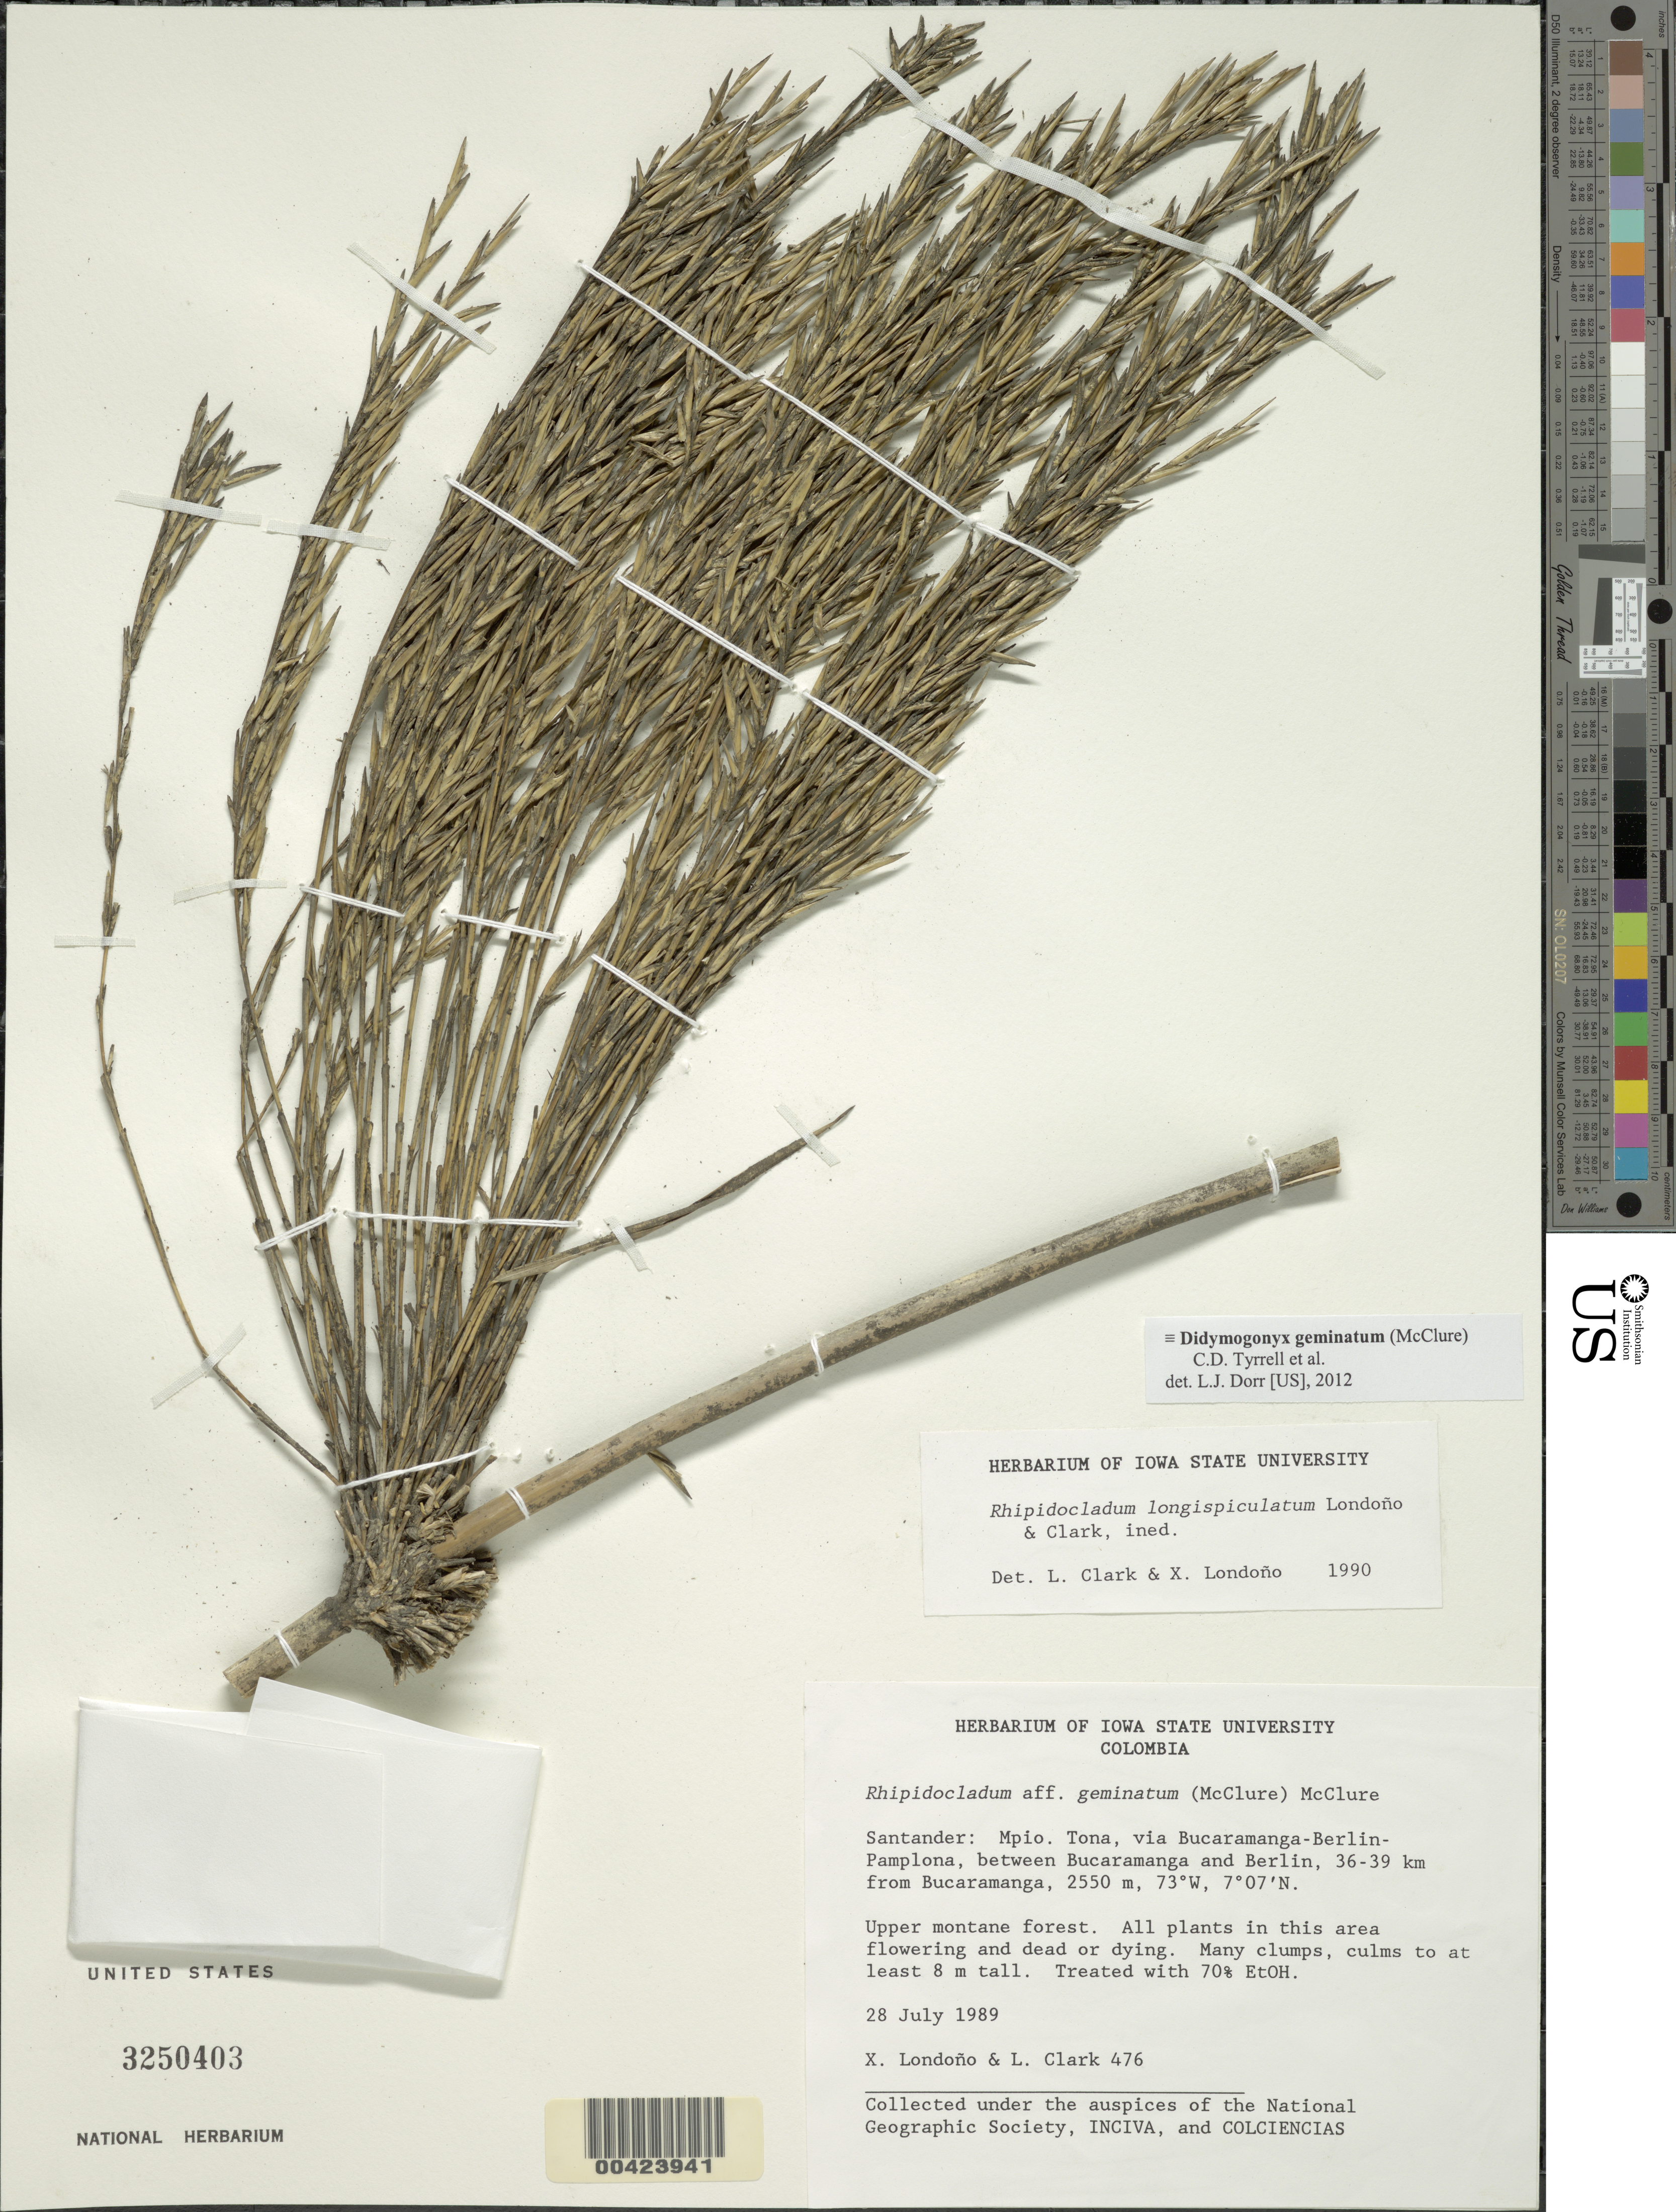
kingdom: Plantae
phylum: Tracheophyta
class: Liliopsida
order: Poales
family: Poaceae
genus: Rhipidocladum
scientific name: Rhipidocladum longispiculatum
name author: Londoño & L.G. Clark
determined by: Londoño, X.; Clark, L. G.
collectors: X. Londoño & L. G. Clark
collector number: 476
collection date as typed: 28 Jul 1989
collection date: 1989-07-28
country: Colombia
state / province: Santander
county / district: Tona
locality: Bucaramanga, 36 km from; via Bucaramanga - Berlin - Pamplona, between Bucaramanga and Berlin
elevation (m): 2550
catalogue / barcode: US 3250403